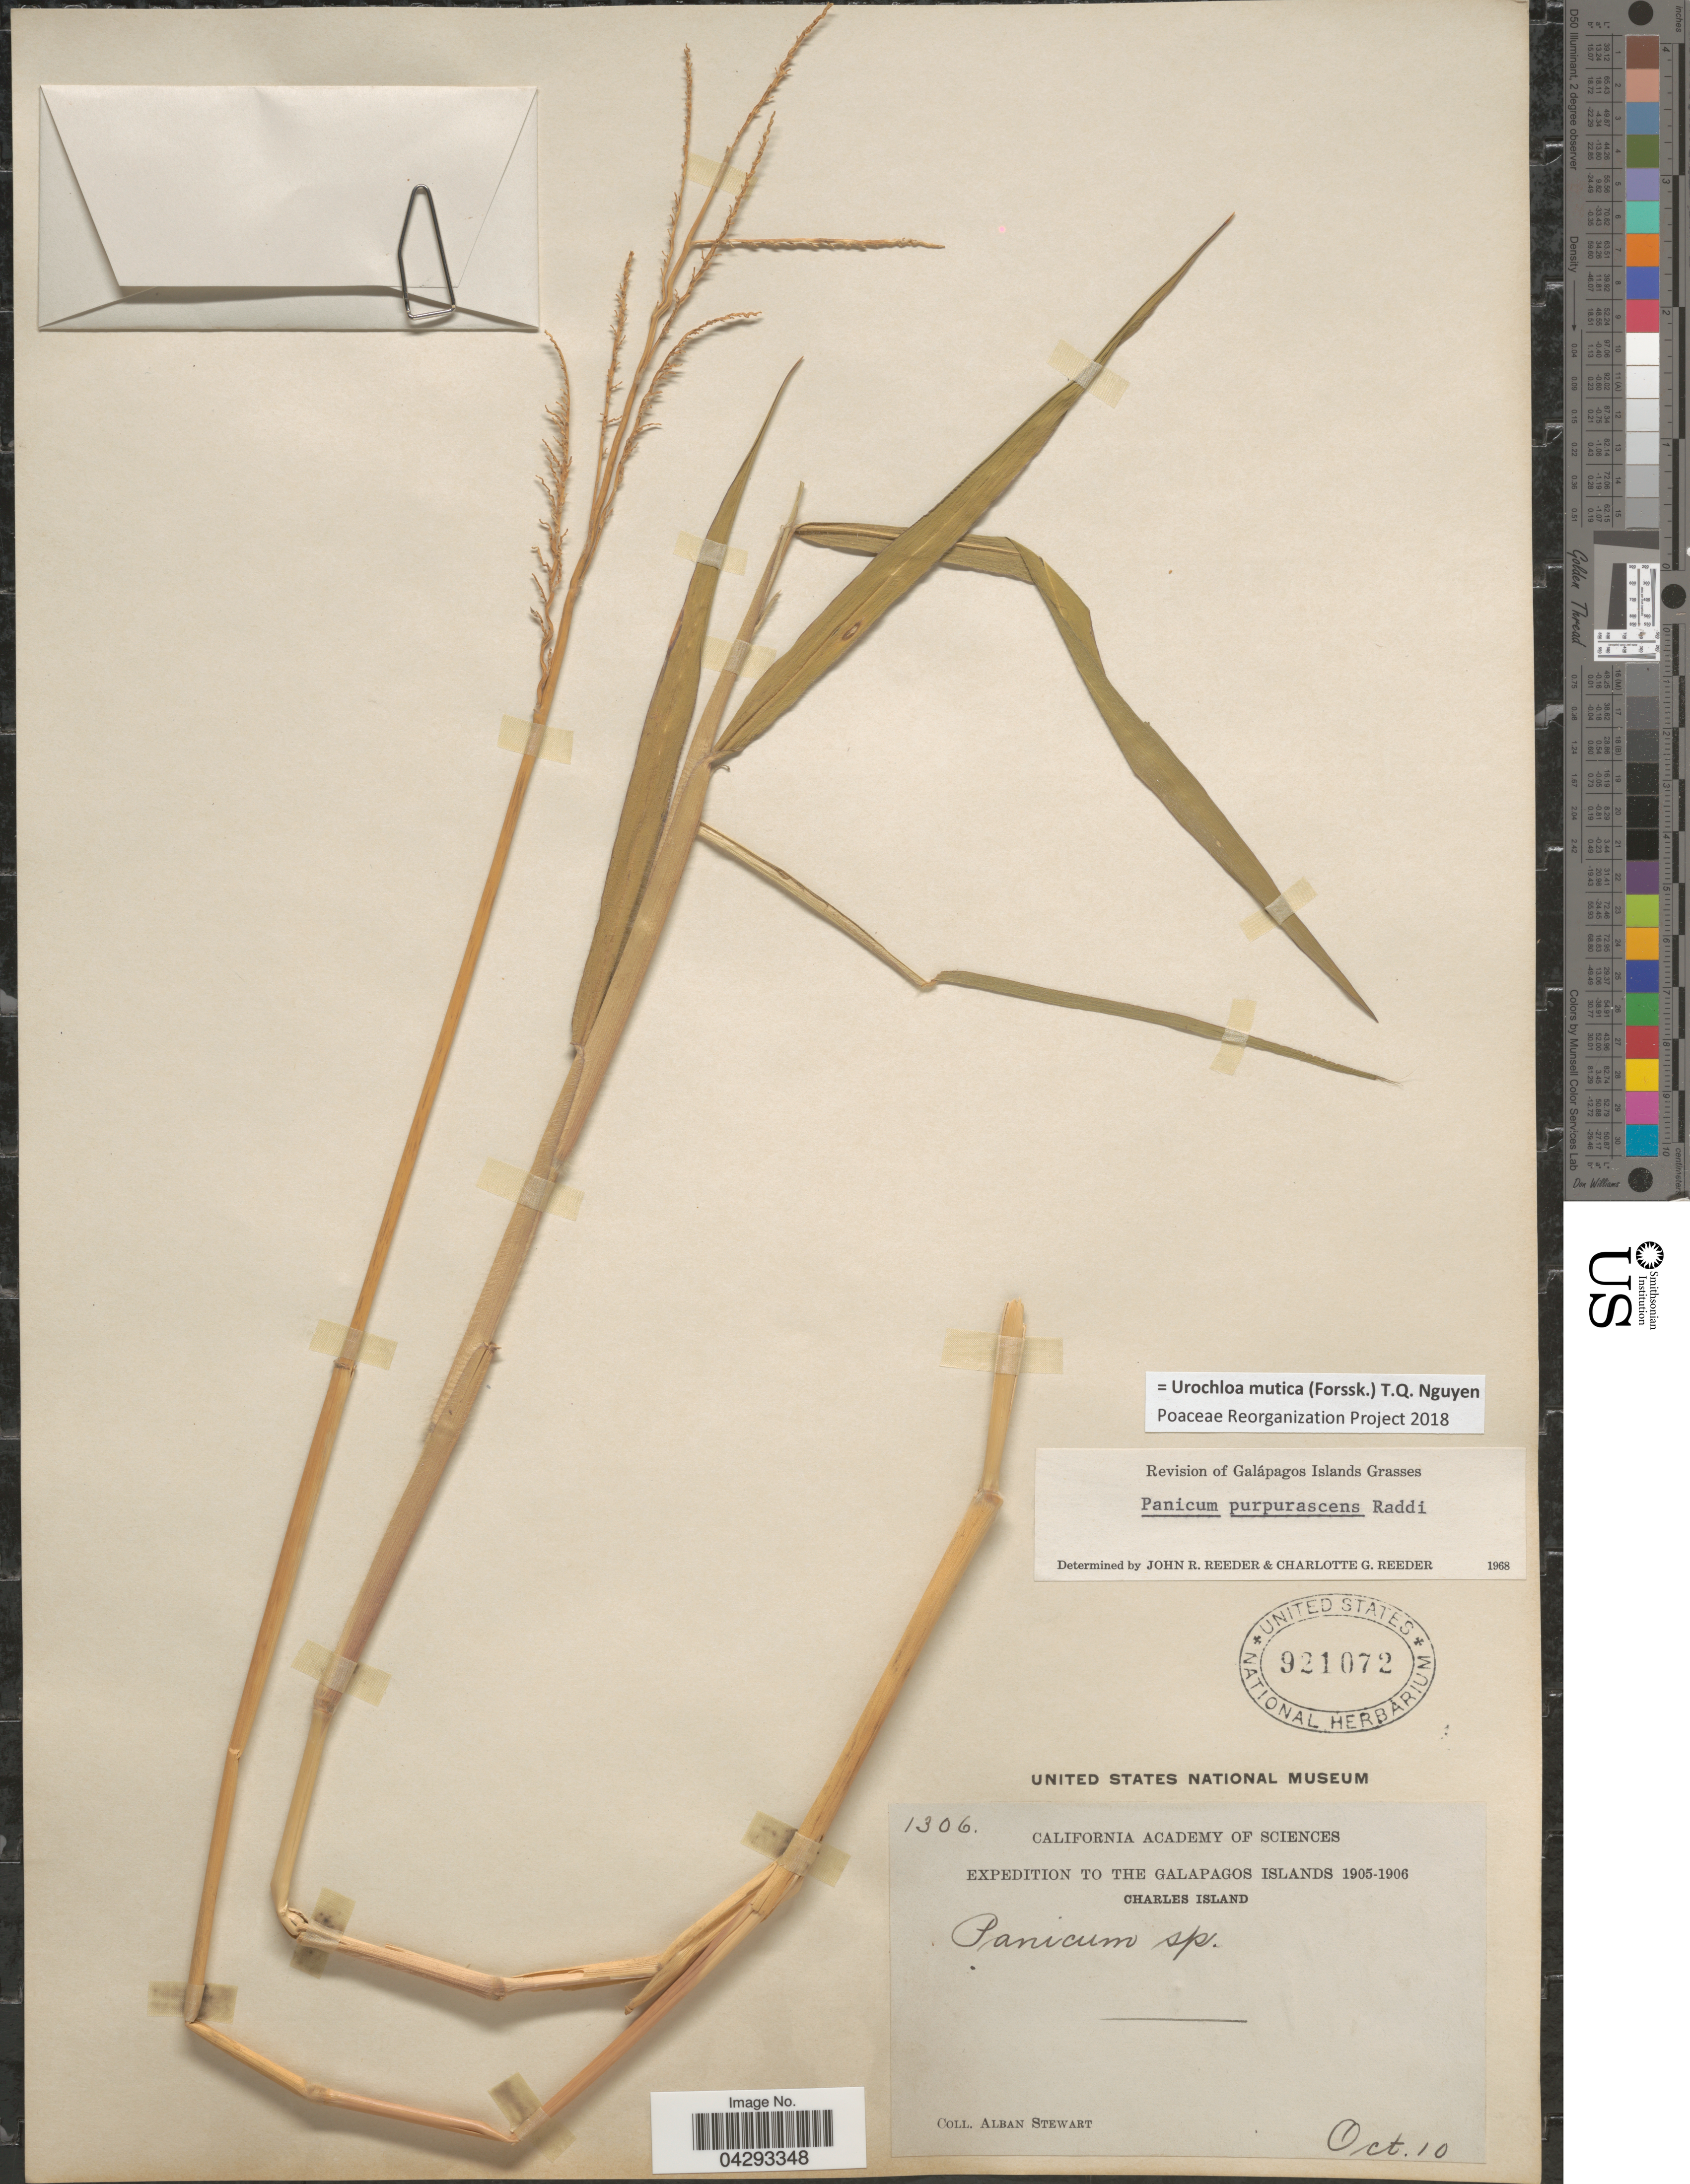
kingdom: Plantae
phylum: Tracheophyta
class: Liliopsida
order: Poales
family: Poaceae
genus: Urochloa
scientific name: Urochloa mutica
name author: (Forssk.) T.Q. Nguyen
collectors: A. Stewart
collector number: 1306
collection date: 1905-10-10/1906-10-10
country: Ecuador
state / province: Colón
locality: Expedition To The Galapagos Islands 1905-1906. Charles Island.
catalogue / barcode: US 921072